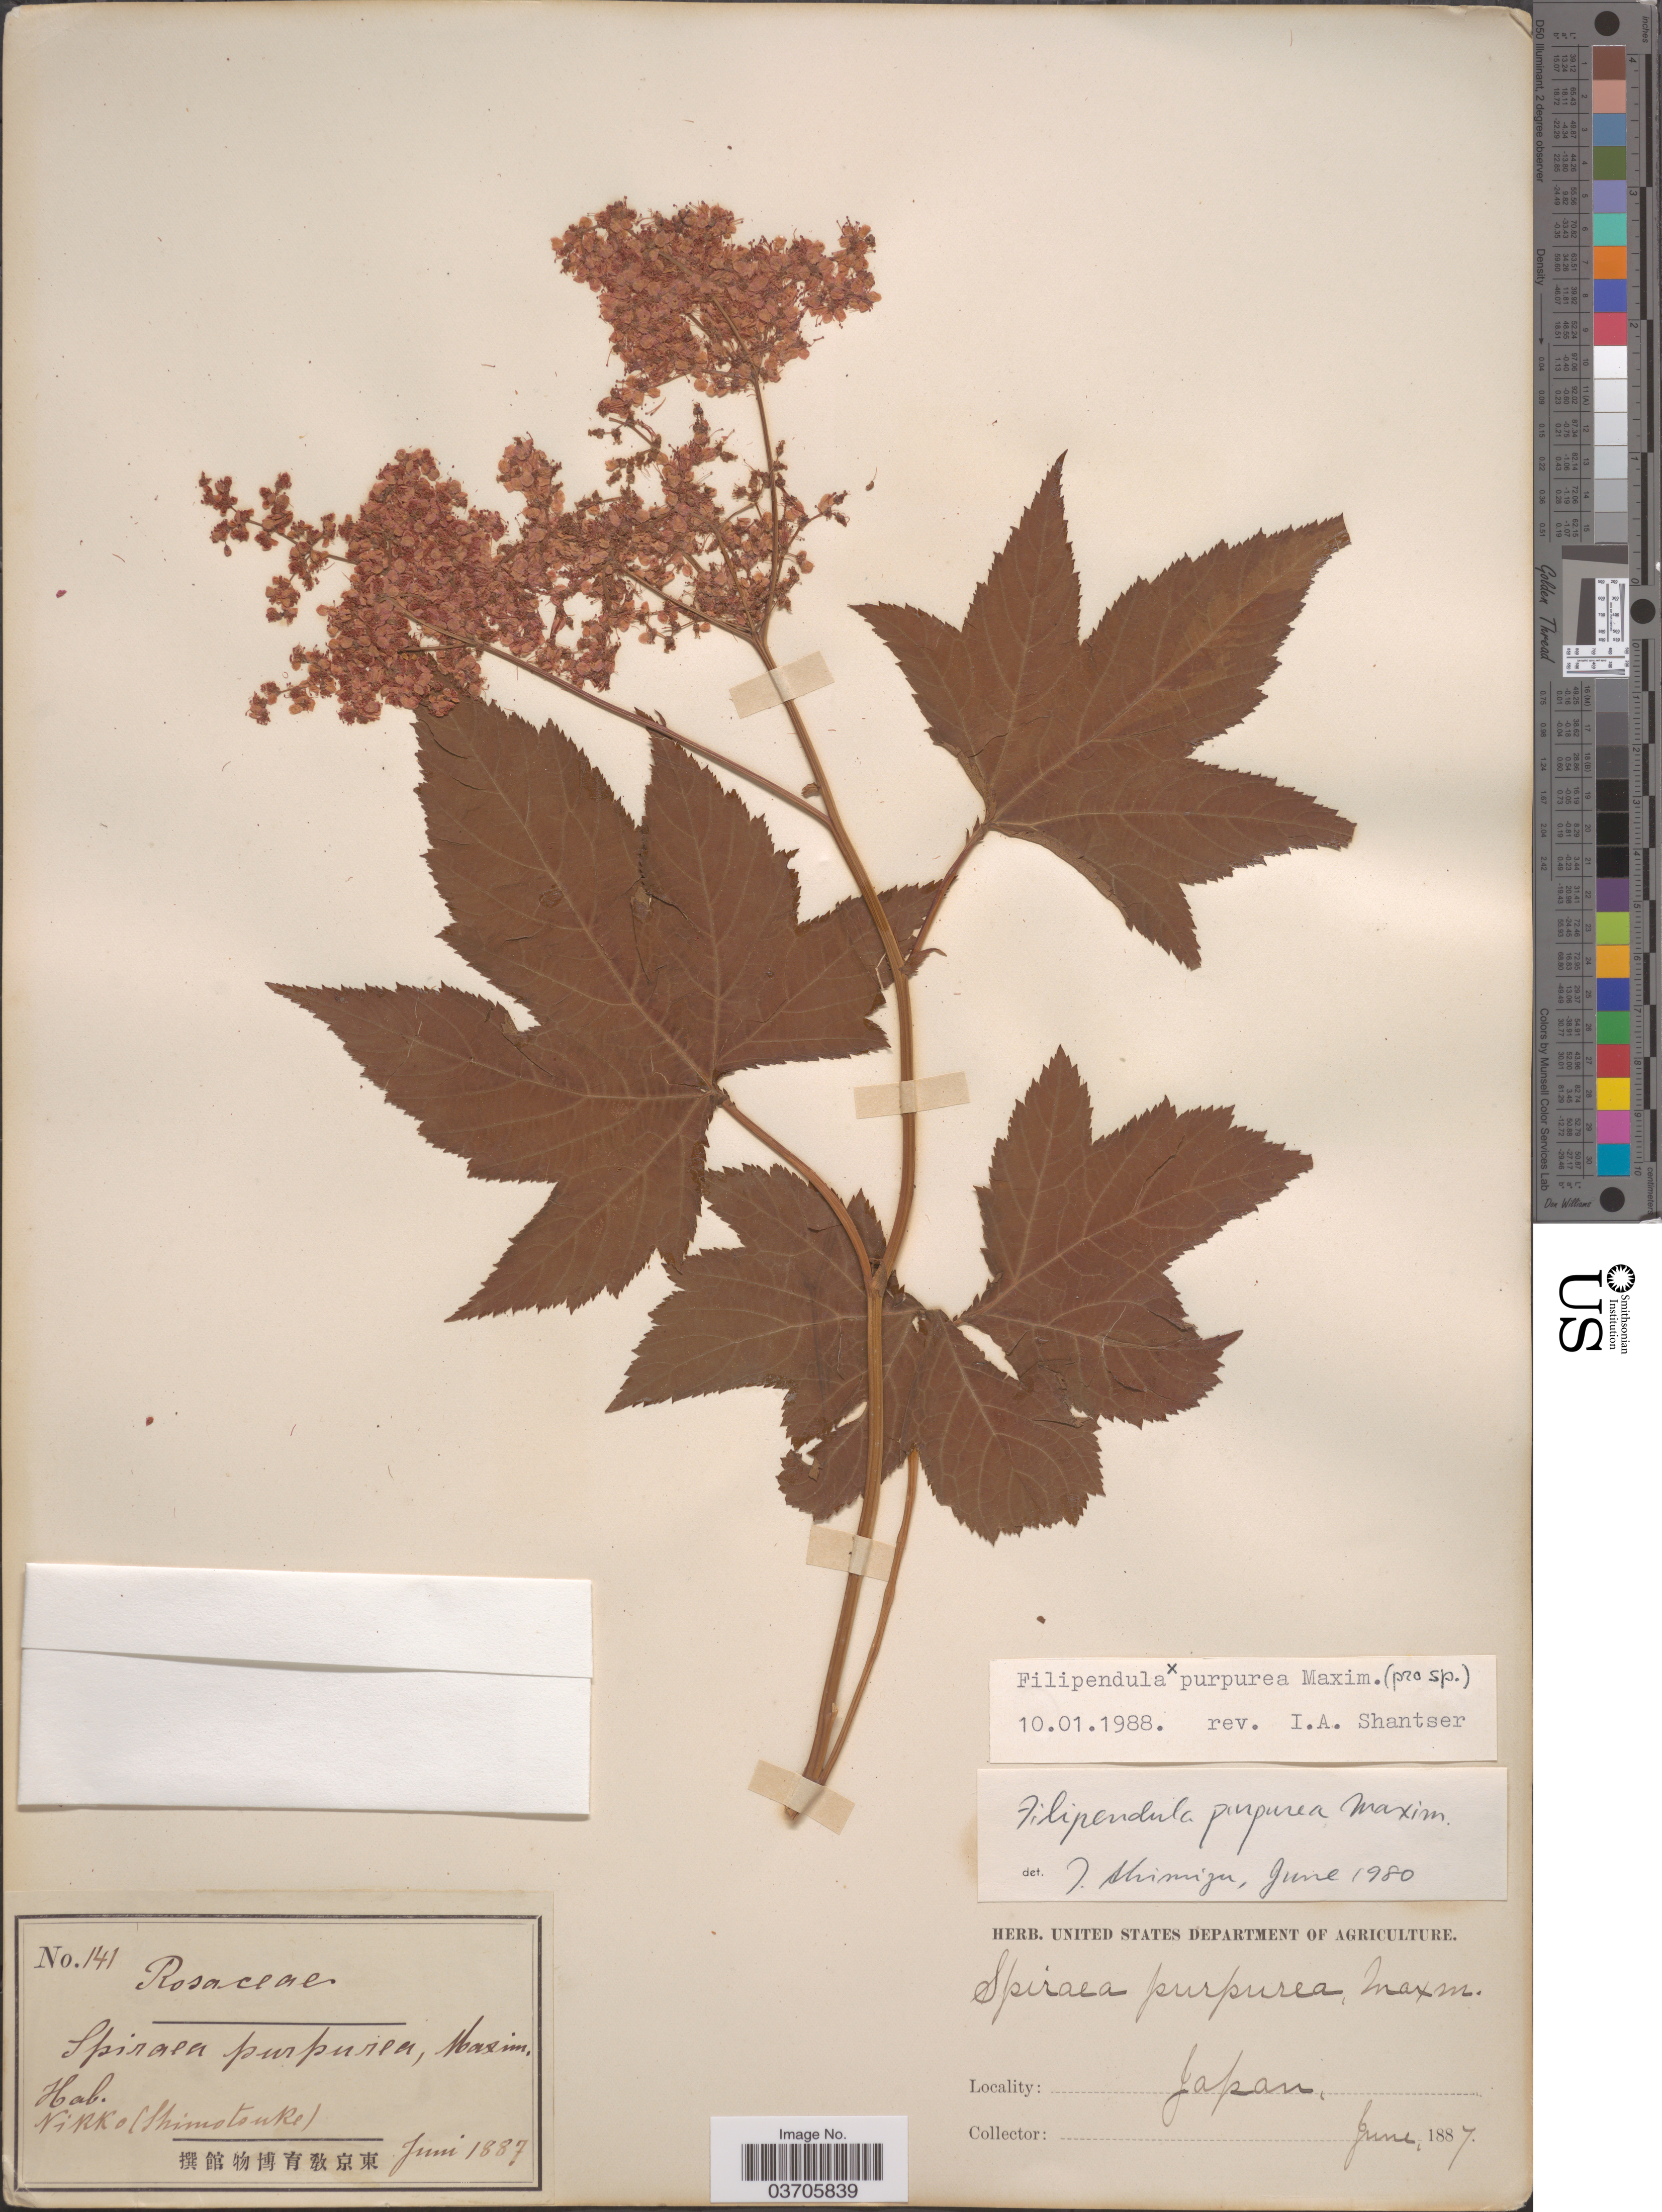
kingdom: Plantae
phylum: Tracheophyta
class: Magnoliopsida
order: Rosales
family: Rosaceae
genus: Filipendula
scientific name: Filipendula purpurea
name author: Maxim.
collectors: ex herb. U. S. Department of Agriculture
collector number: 141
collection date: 1887-06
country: Japan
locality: Nikko (Shimotsuke).